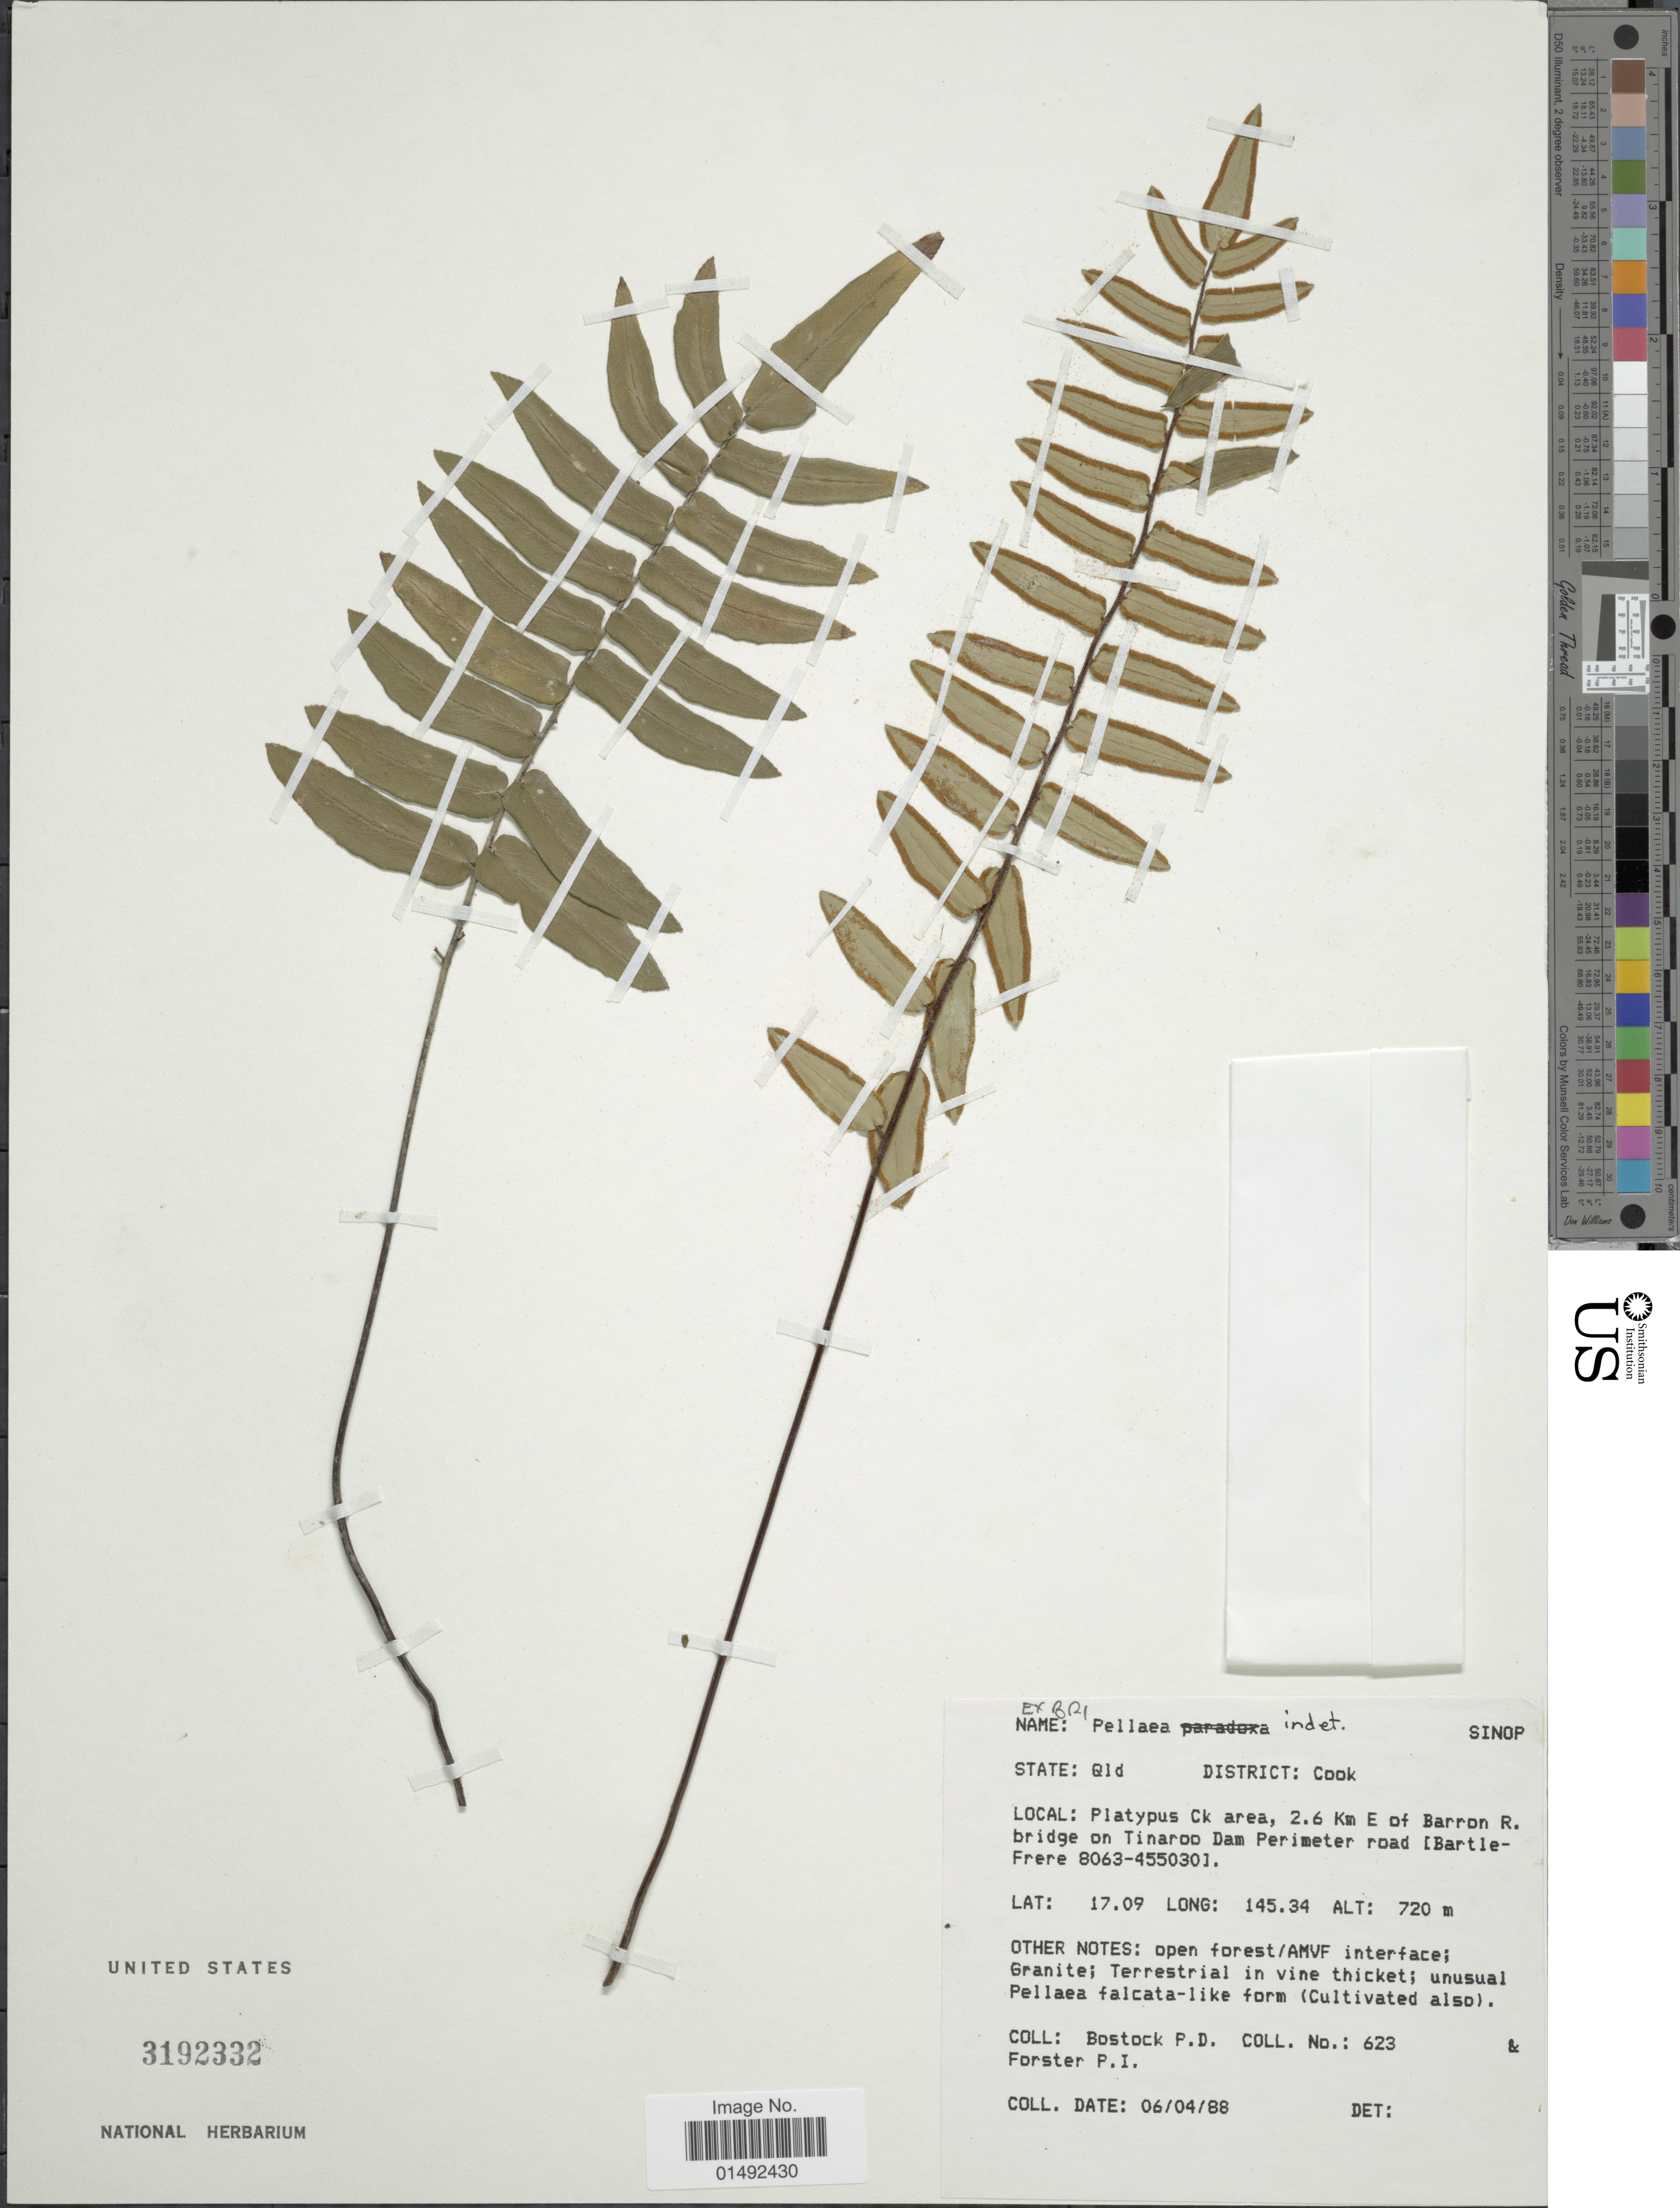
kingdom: Plantae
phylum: Tracheophyta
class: Polypodiopsida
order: Polypodiales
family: Pteridaceae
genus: Pellaea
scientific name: Pellaea sp.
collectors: P. Bostock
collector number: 623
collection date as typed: Transcribed d/m/y: 6/4/88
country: Australia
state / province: Queensland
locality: District: Cook, Platypus Ck area, 2.6 Km E of Barron R. bridge on Tinaroo Dam Perimeter road [BartleFrere 8063-455030]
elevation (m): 720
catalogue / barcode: US 3192332